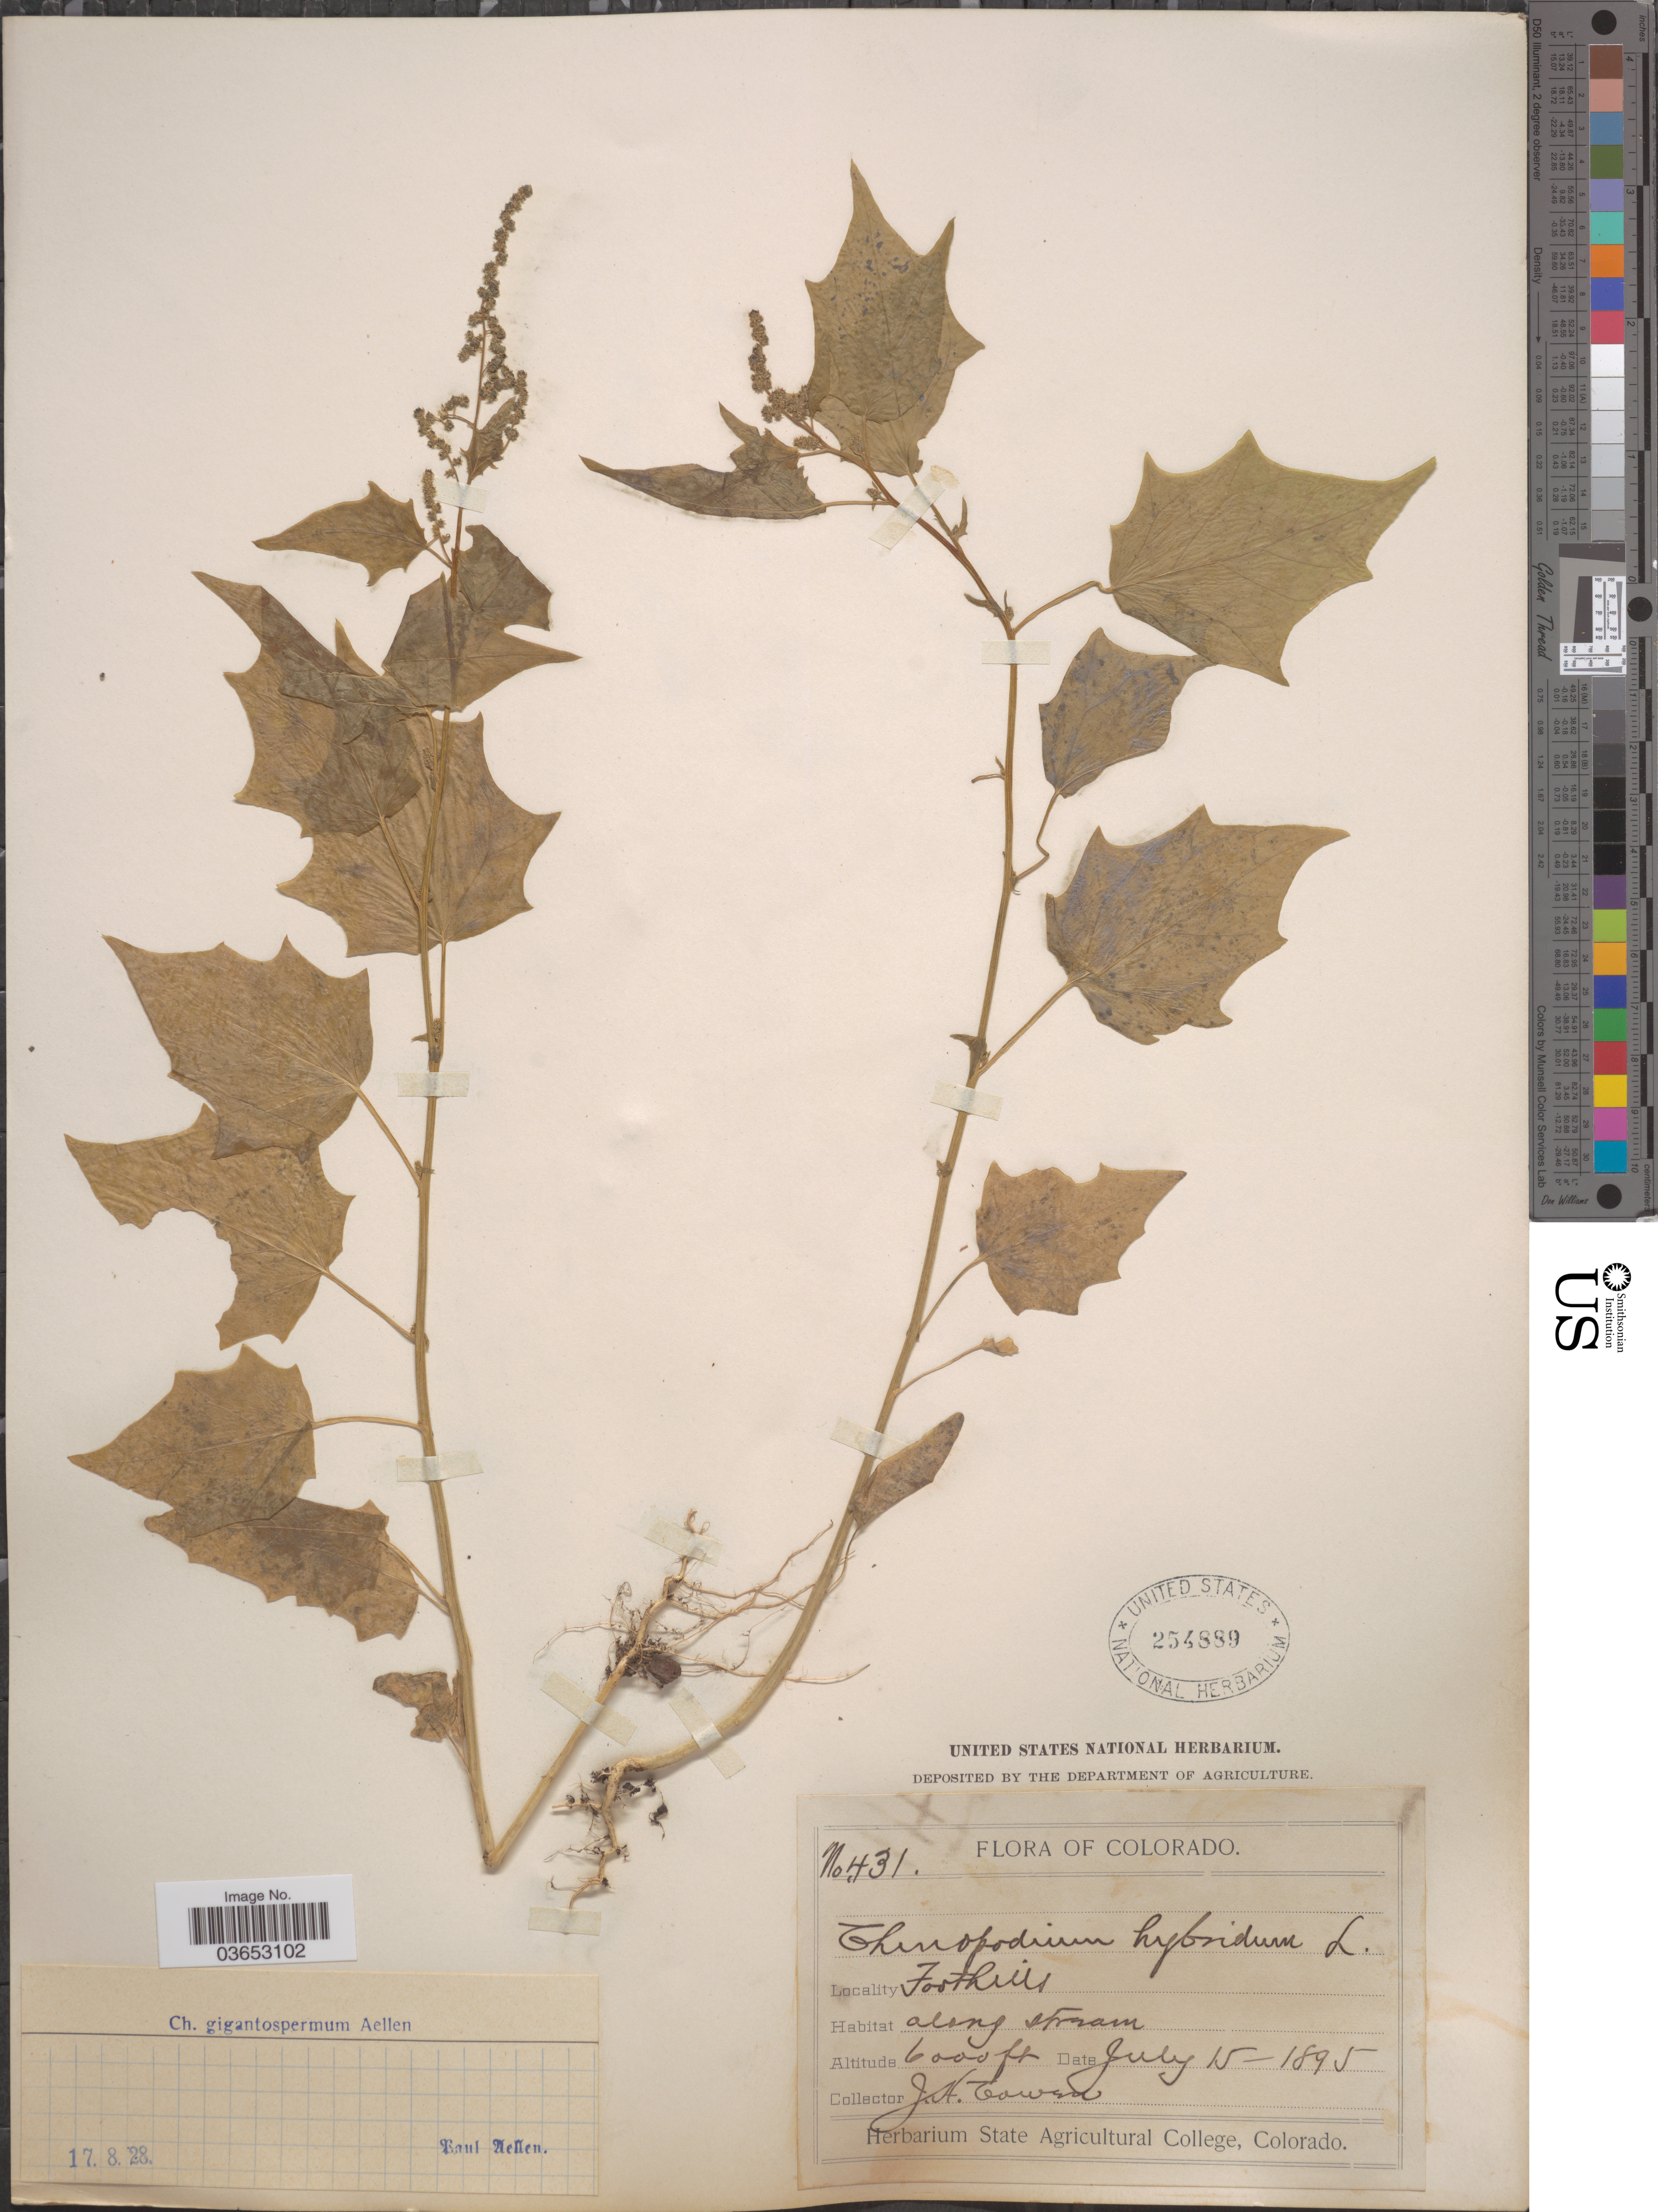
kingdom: Plantae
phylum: Tracheophyta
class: Magnoliopsida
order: Caryophyllales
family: Amaranthaceae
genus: Chenopodium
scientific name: Chenopodium gigantospermum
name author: Aellen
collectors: J. H. Cowen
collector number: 431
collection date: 1895-07-15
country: United States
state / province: Colorado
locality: Foothills.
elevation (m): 1829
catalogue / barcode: US 254889